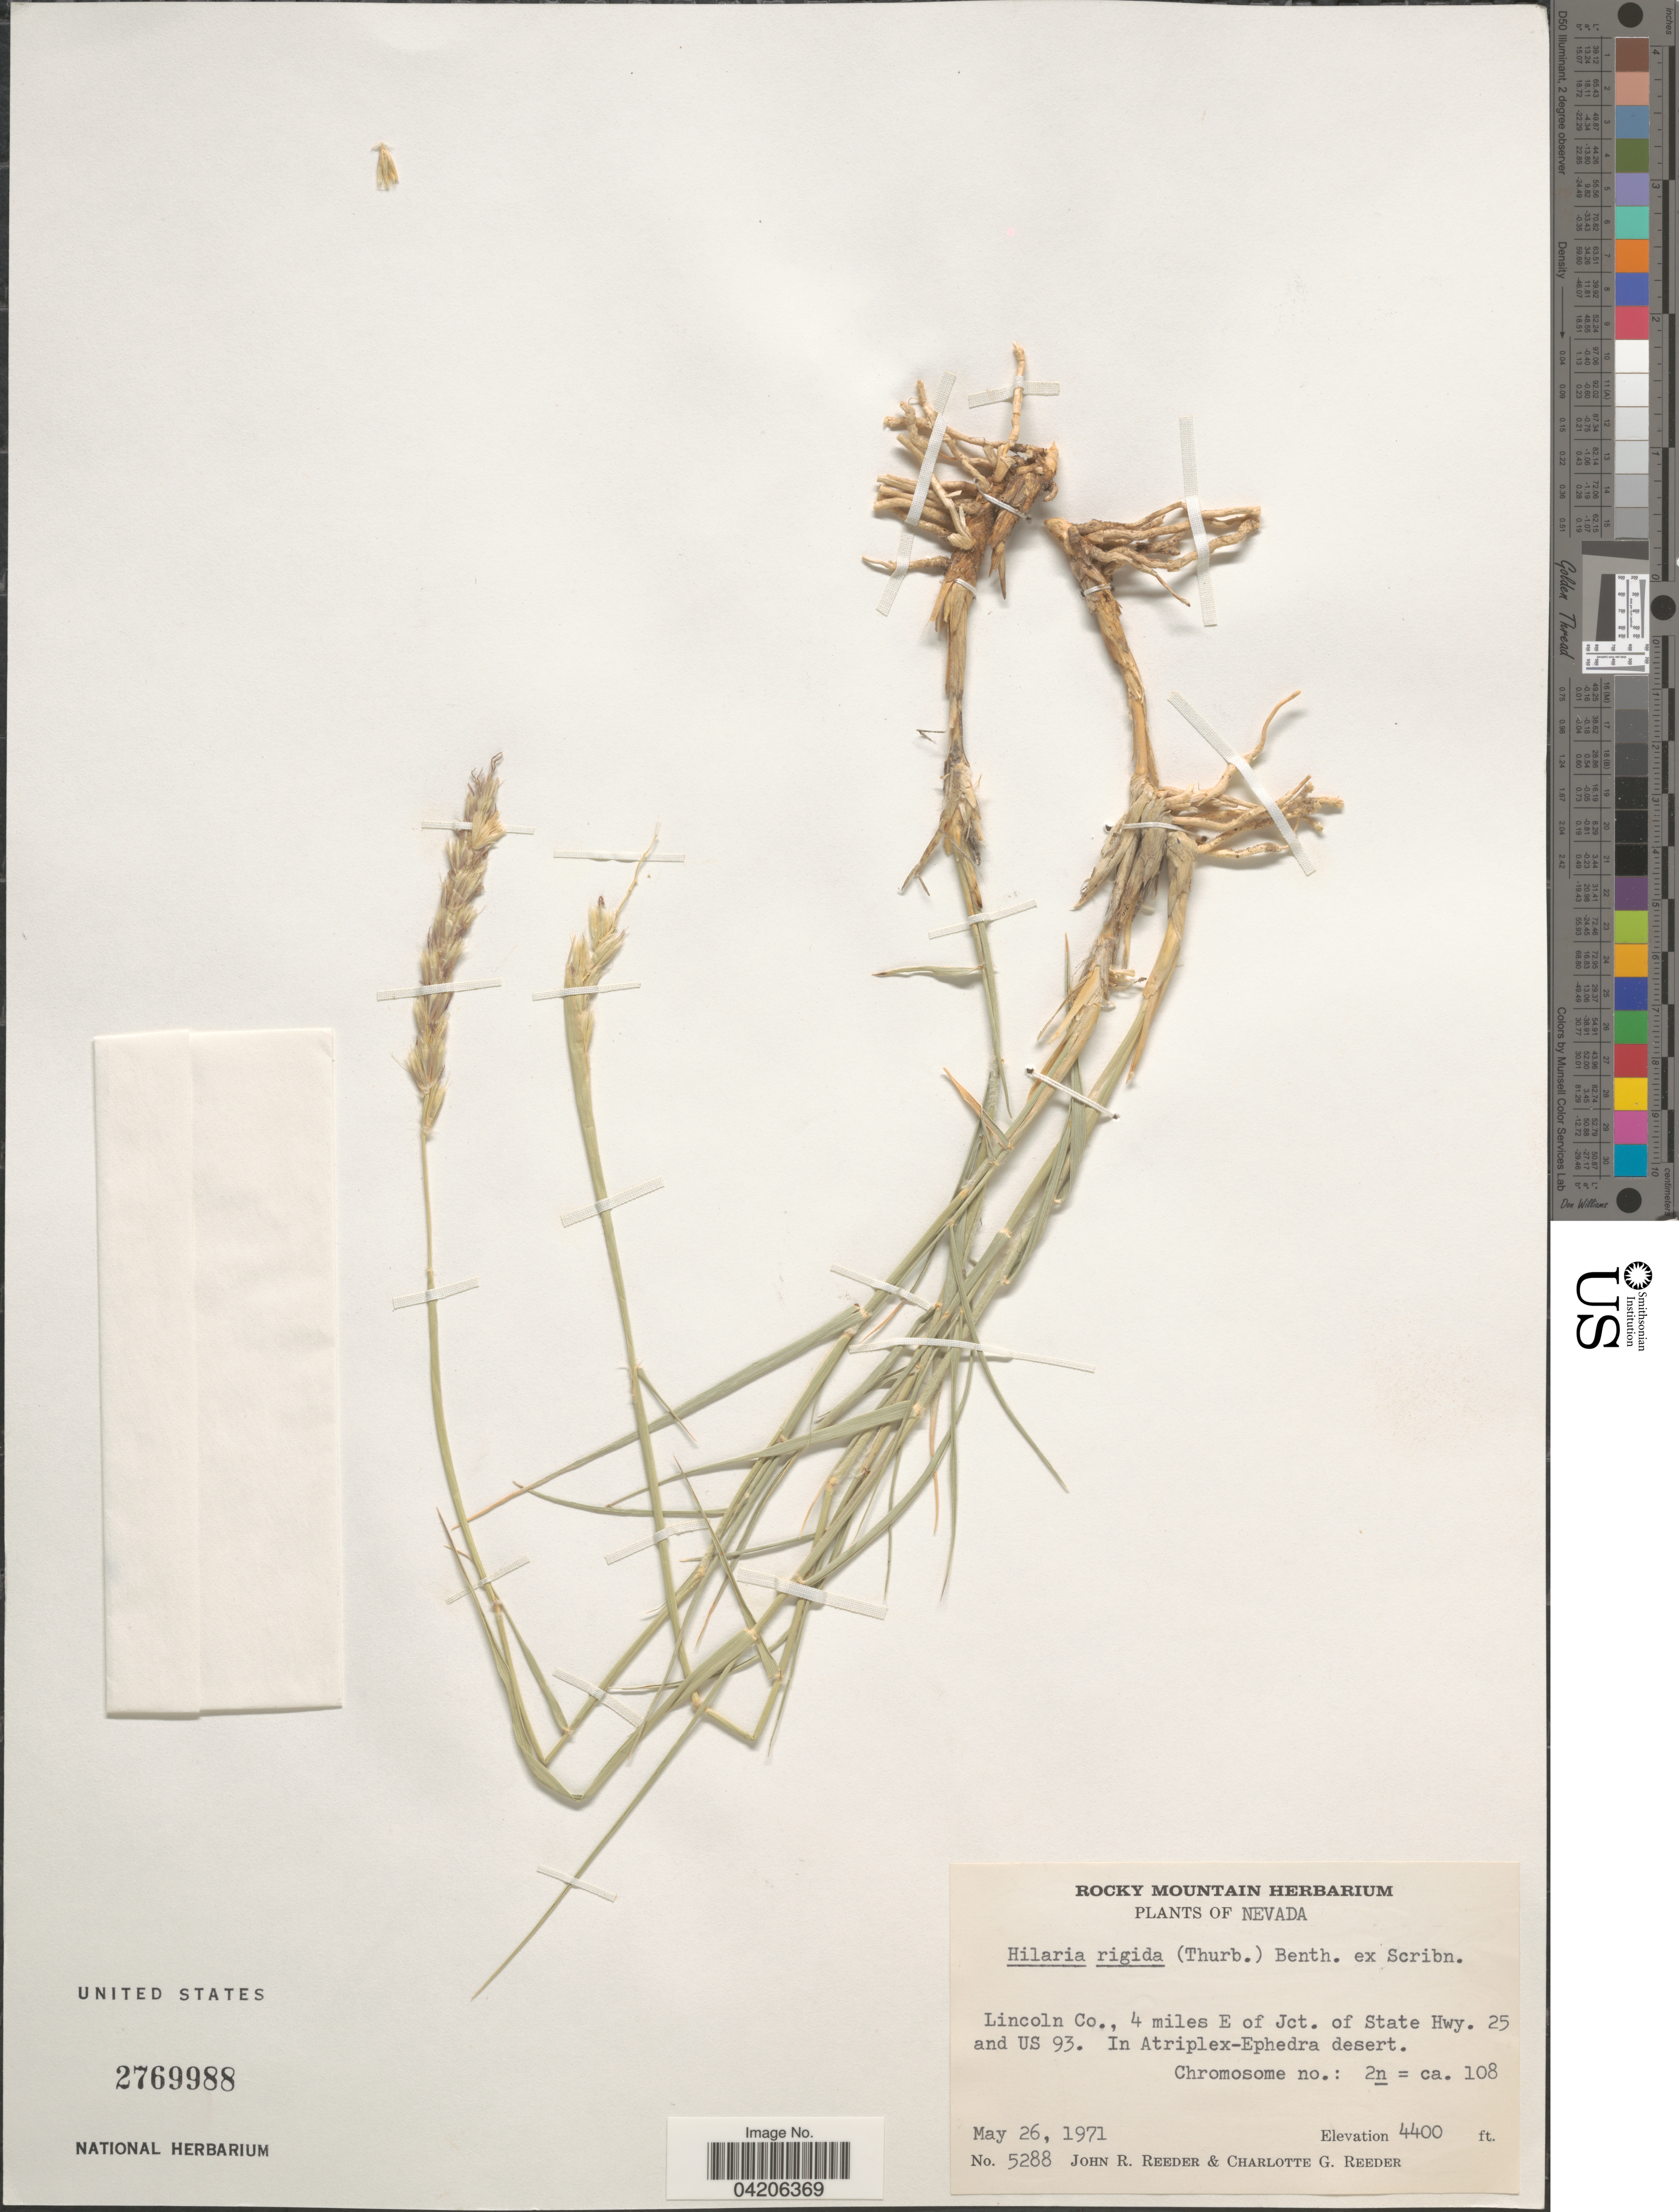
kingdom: Plantae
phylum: Tracheophyta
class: Liliopsida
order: Poales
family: Poaceae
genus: Hilaria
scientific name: Hilaria rigida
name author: (Thurb.) Benth. ex Scribn.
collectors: J. R. Reeder & C. G. Reeder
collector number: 5288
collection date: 1971-05-26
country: United States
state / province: Nevada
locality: Lincoln Co., 4 miles E of Jct. of State Hwy. 25 and US 93. In Atriplex-Ephedra desert.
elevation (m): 1341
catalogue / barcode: US 2769988